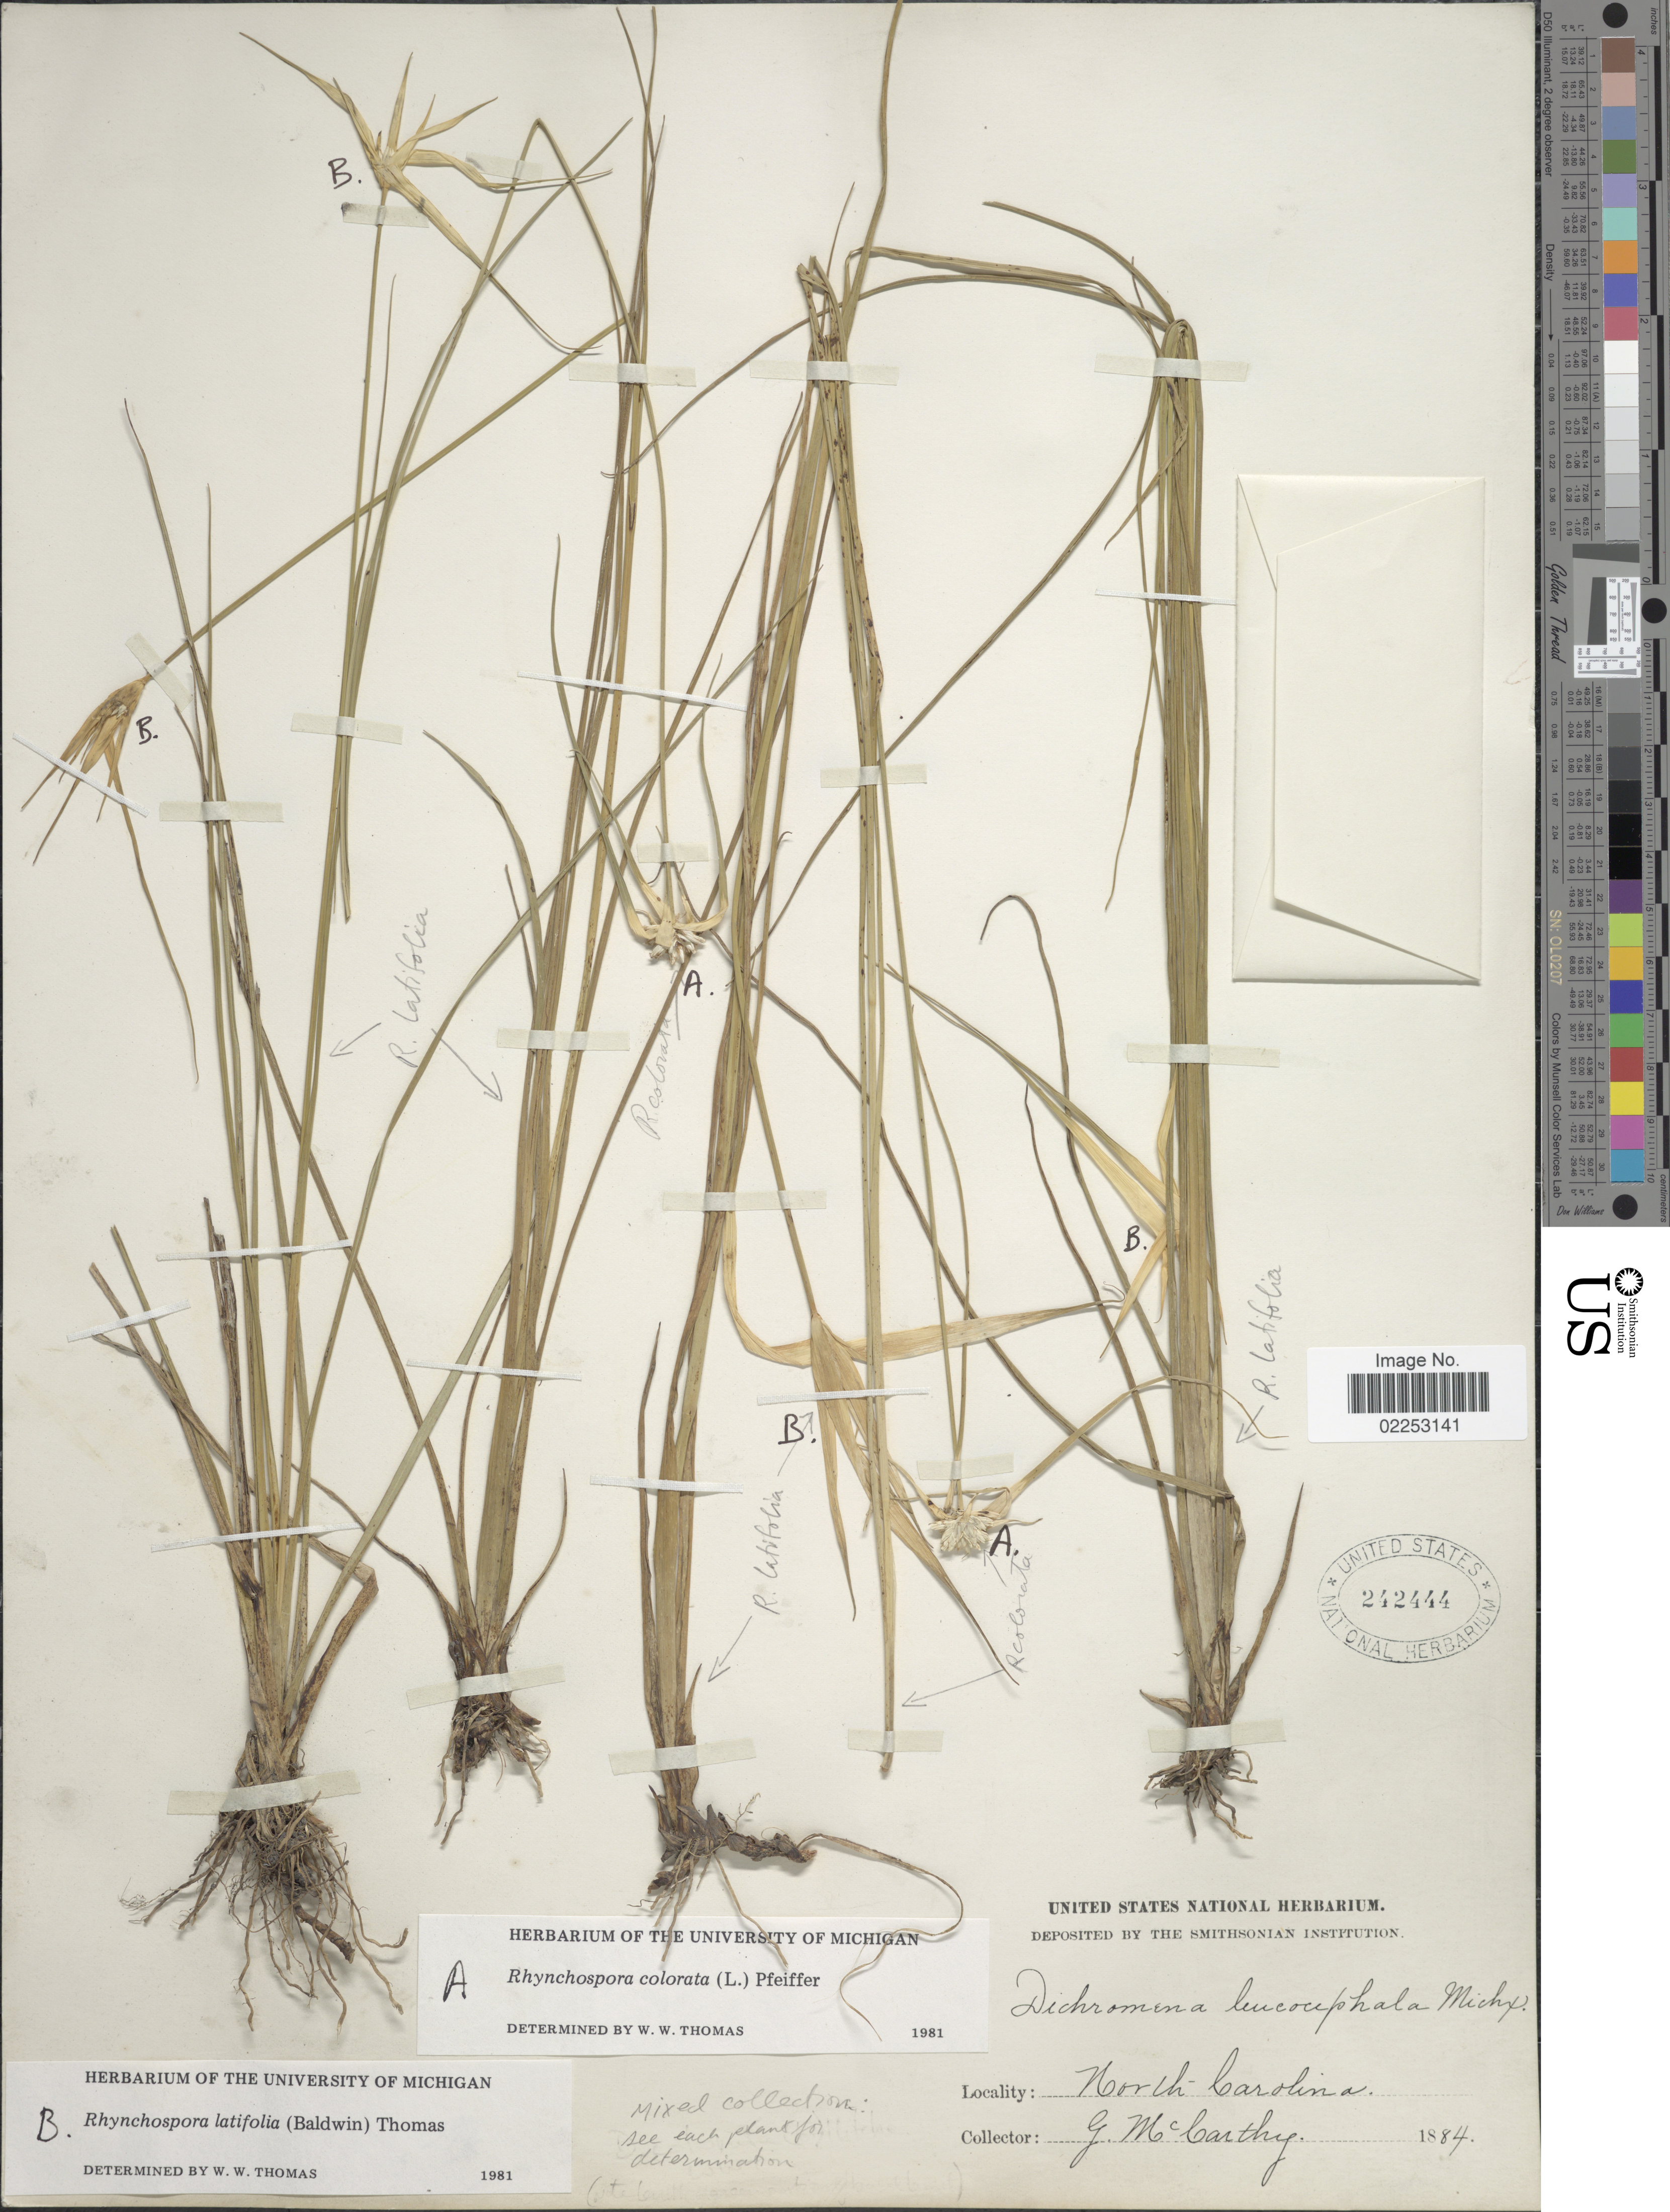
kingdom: Plantae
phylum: Tracheophyta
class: Liliopsida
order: Poales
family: Cyperaceae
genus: Rhynchospora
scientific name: Rhynchospora colorata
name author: (L.) H. Pfeiff.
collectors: G. McCarthy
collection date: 1884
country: United States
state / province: North Carolina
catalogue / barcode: US 242444